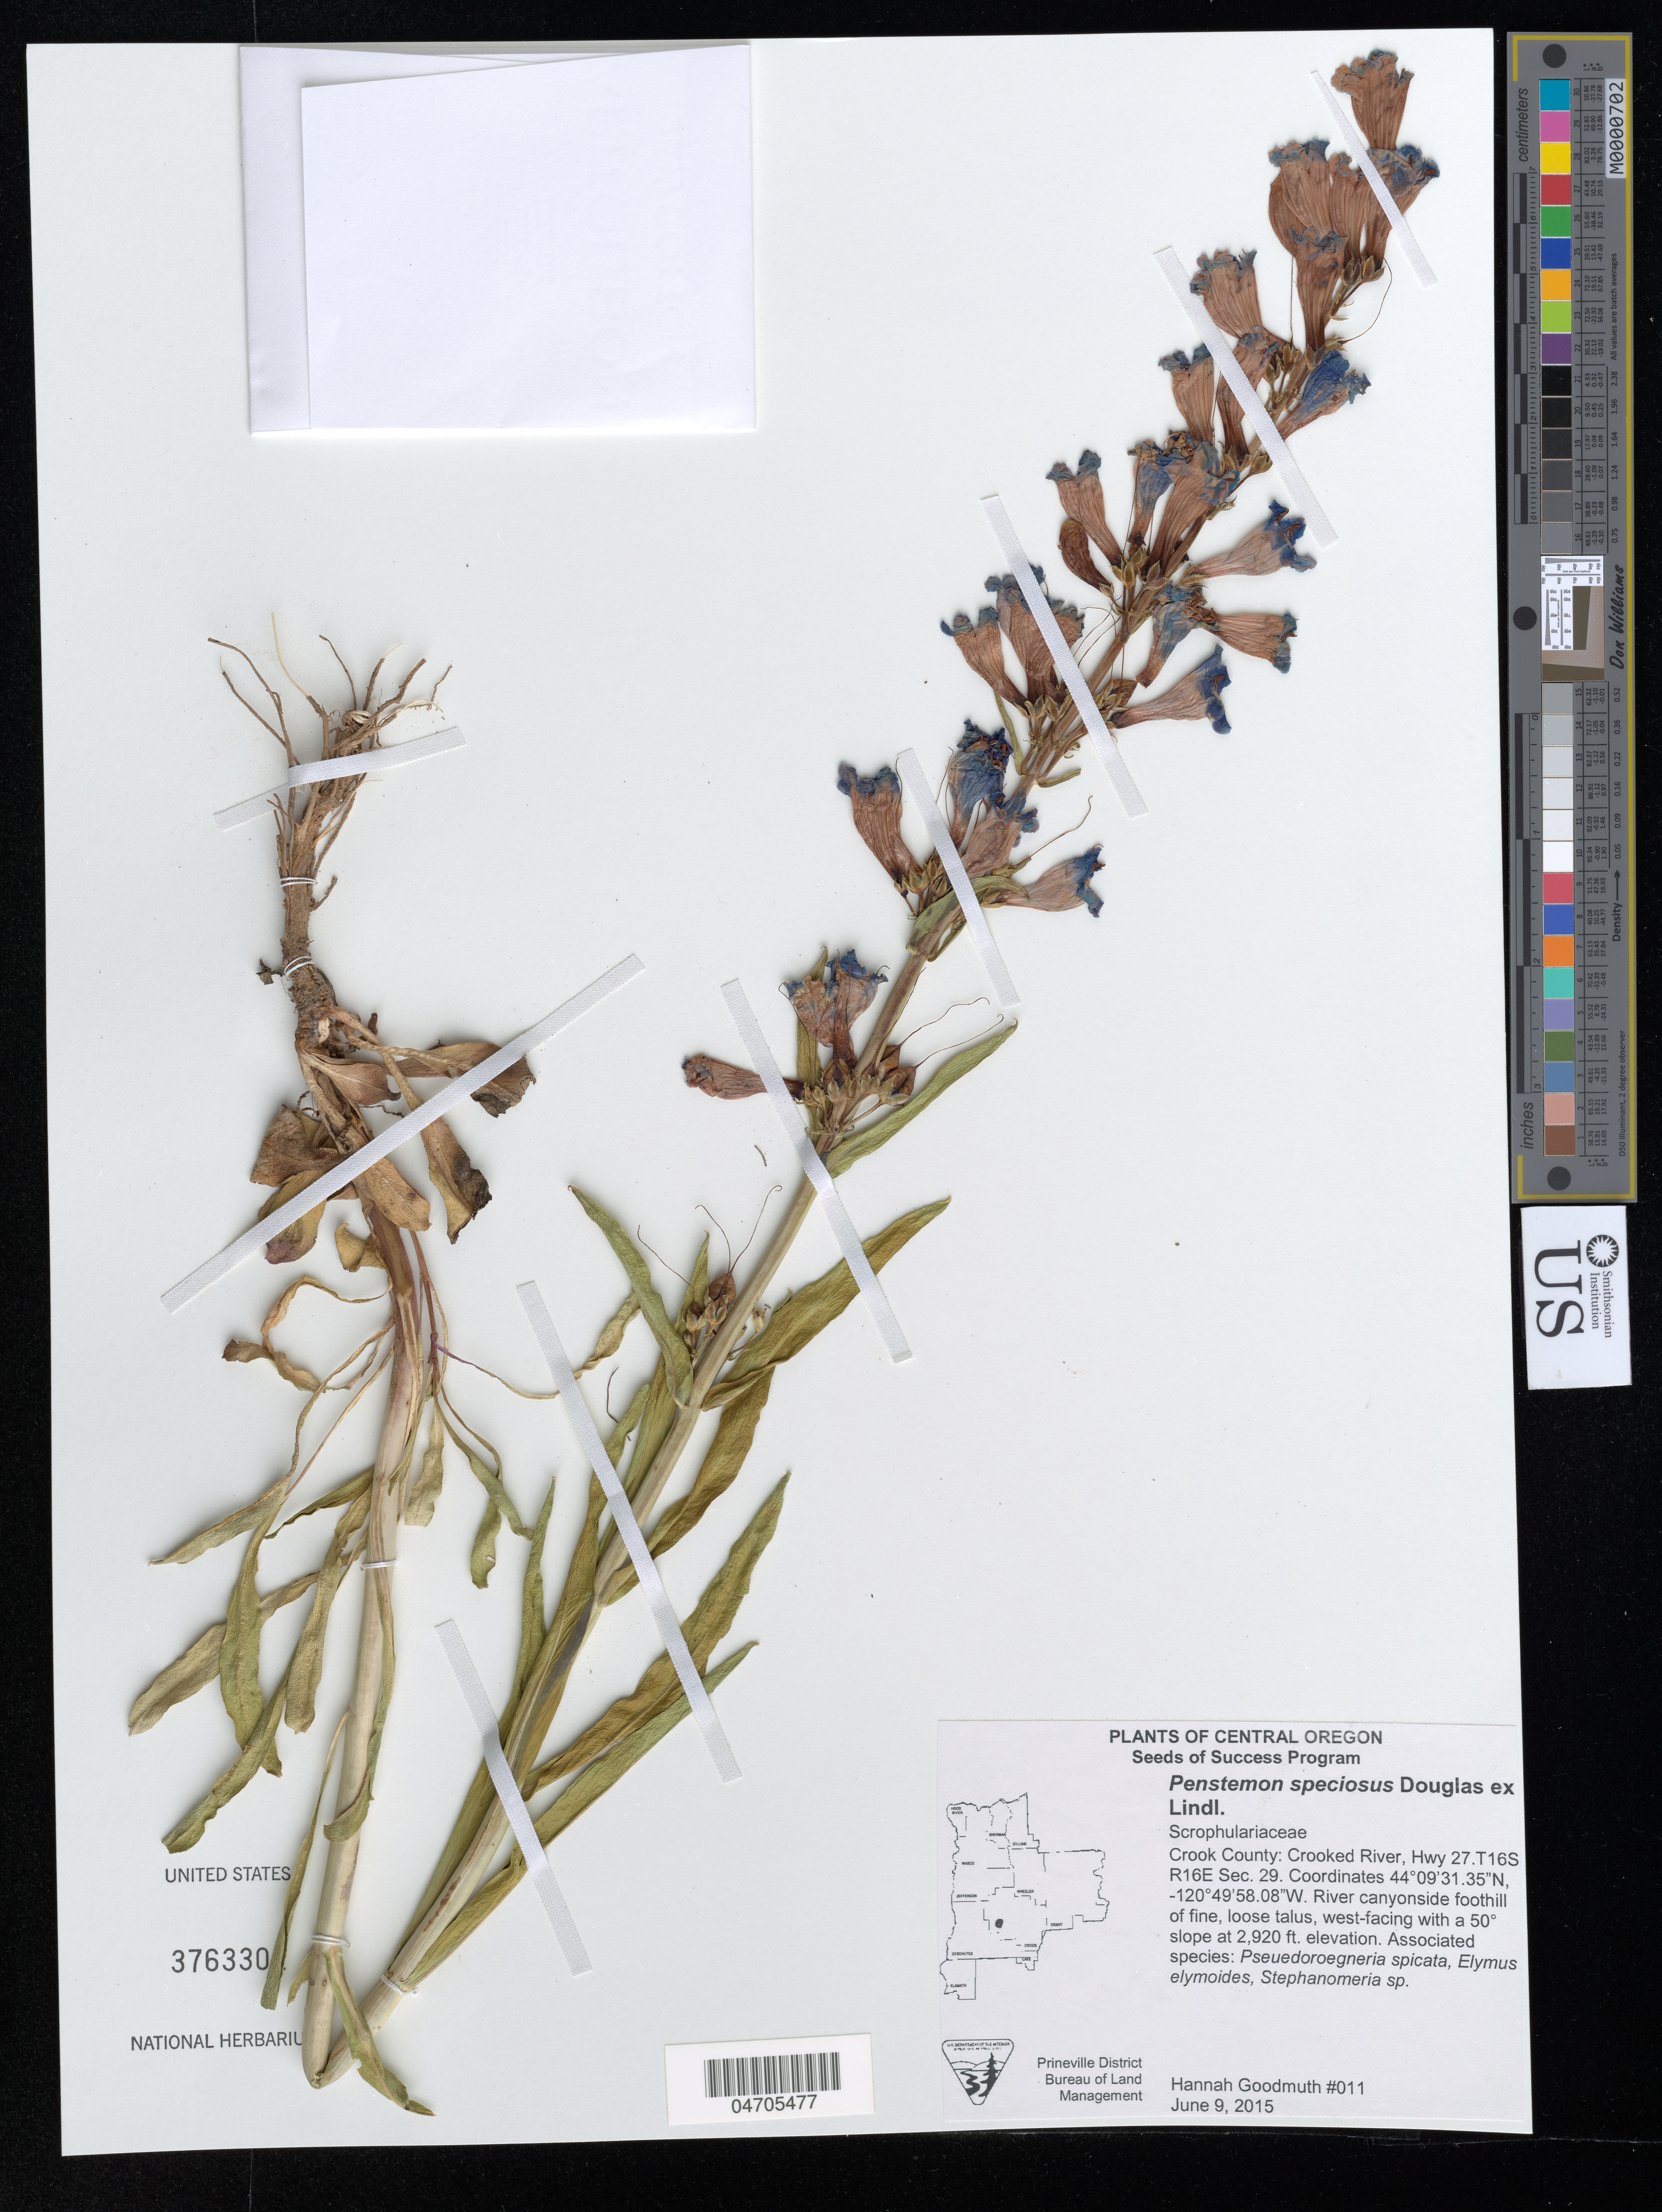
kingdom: Plantae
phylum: Tracheophyta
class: Magnoliopsida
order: Lamiales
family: Plantaginaceae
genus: Penstemon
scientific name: Penstemon speciosus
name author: Douglas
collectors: H. Goodmuth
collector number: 011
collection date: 2015-06-09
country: United States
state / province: Oregon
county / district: Crook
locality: Central Oregon. Crook County: Crooked River, Hwy 27.T16S R16E Sec. 29.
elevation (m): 890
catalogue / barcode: US 376330